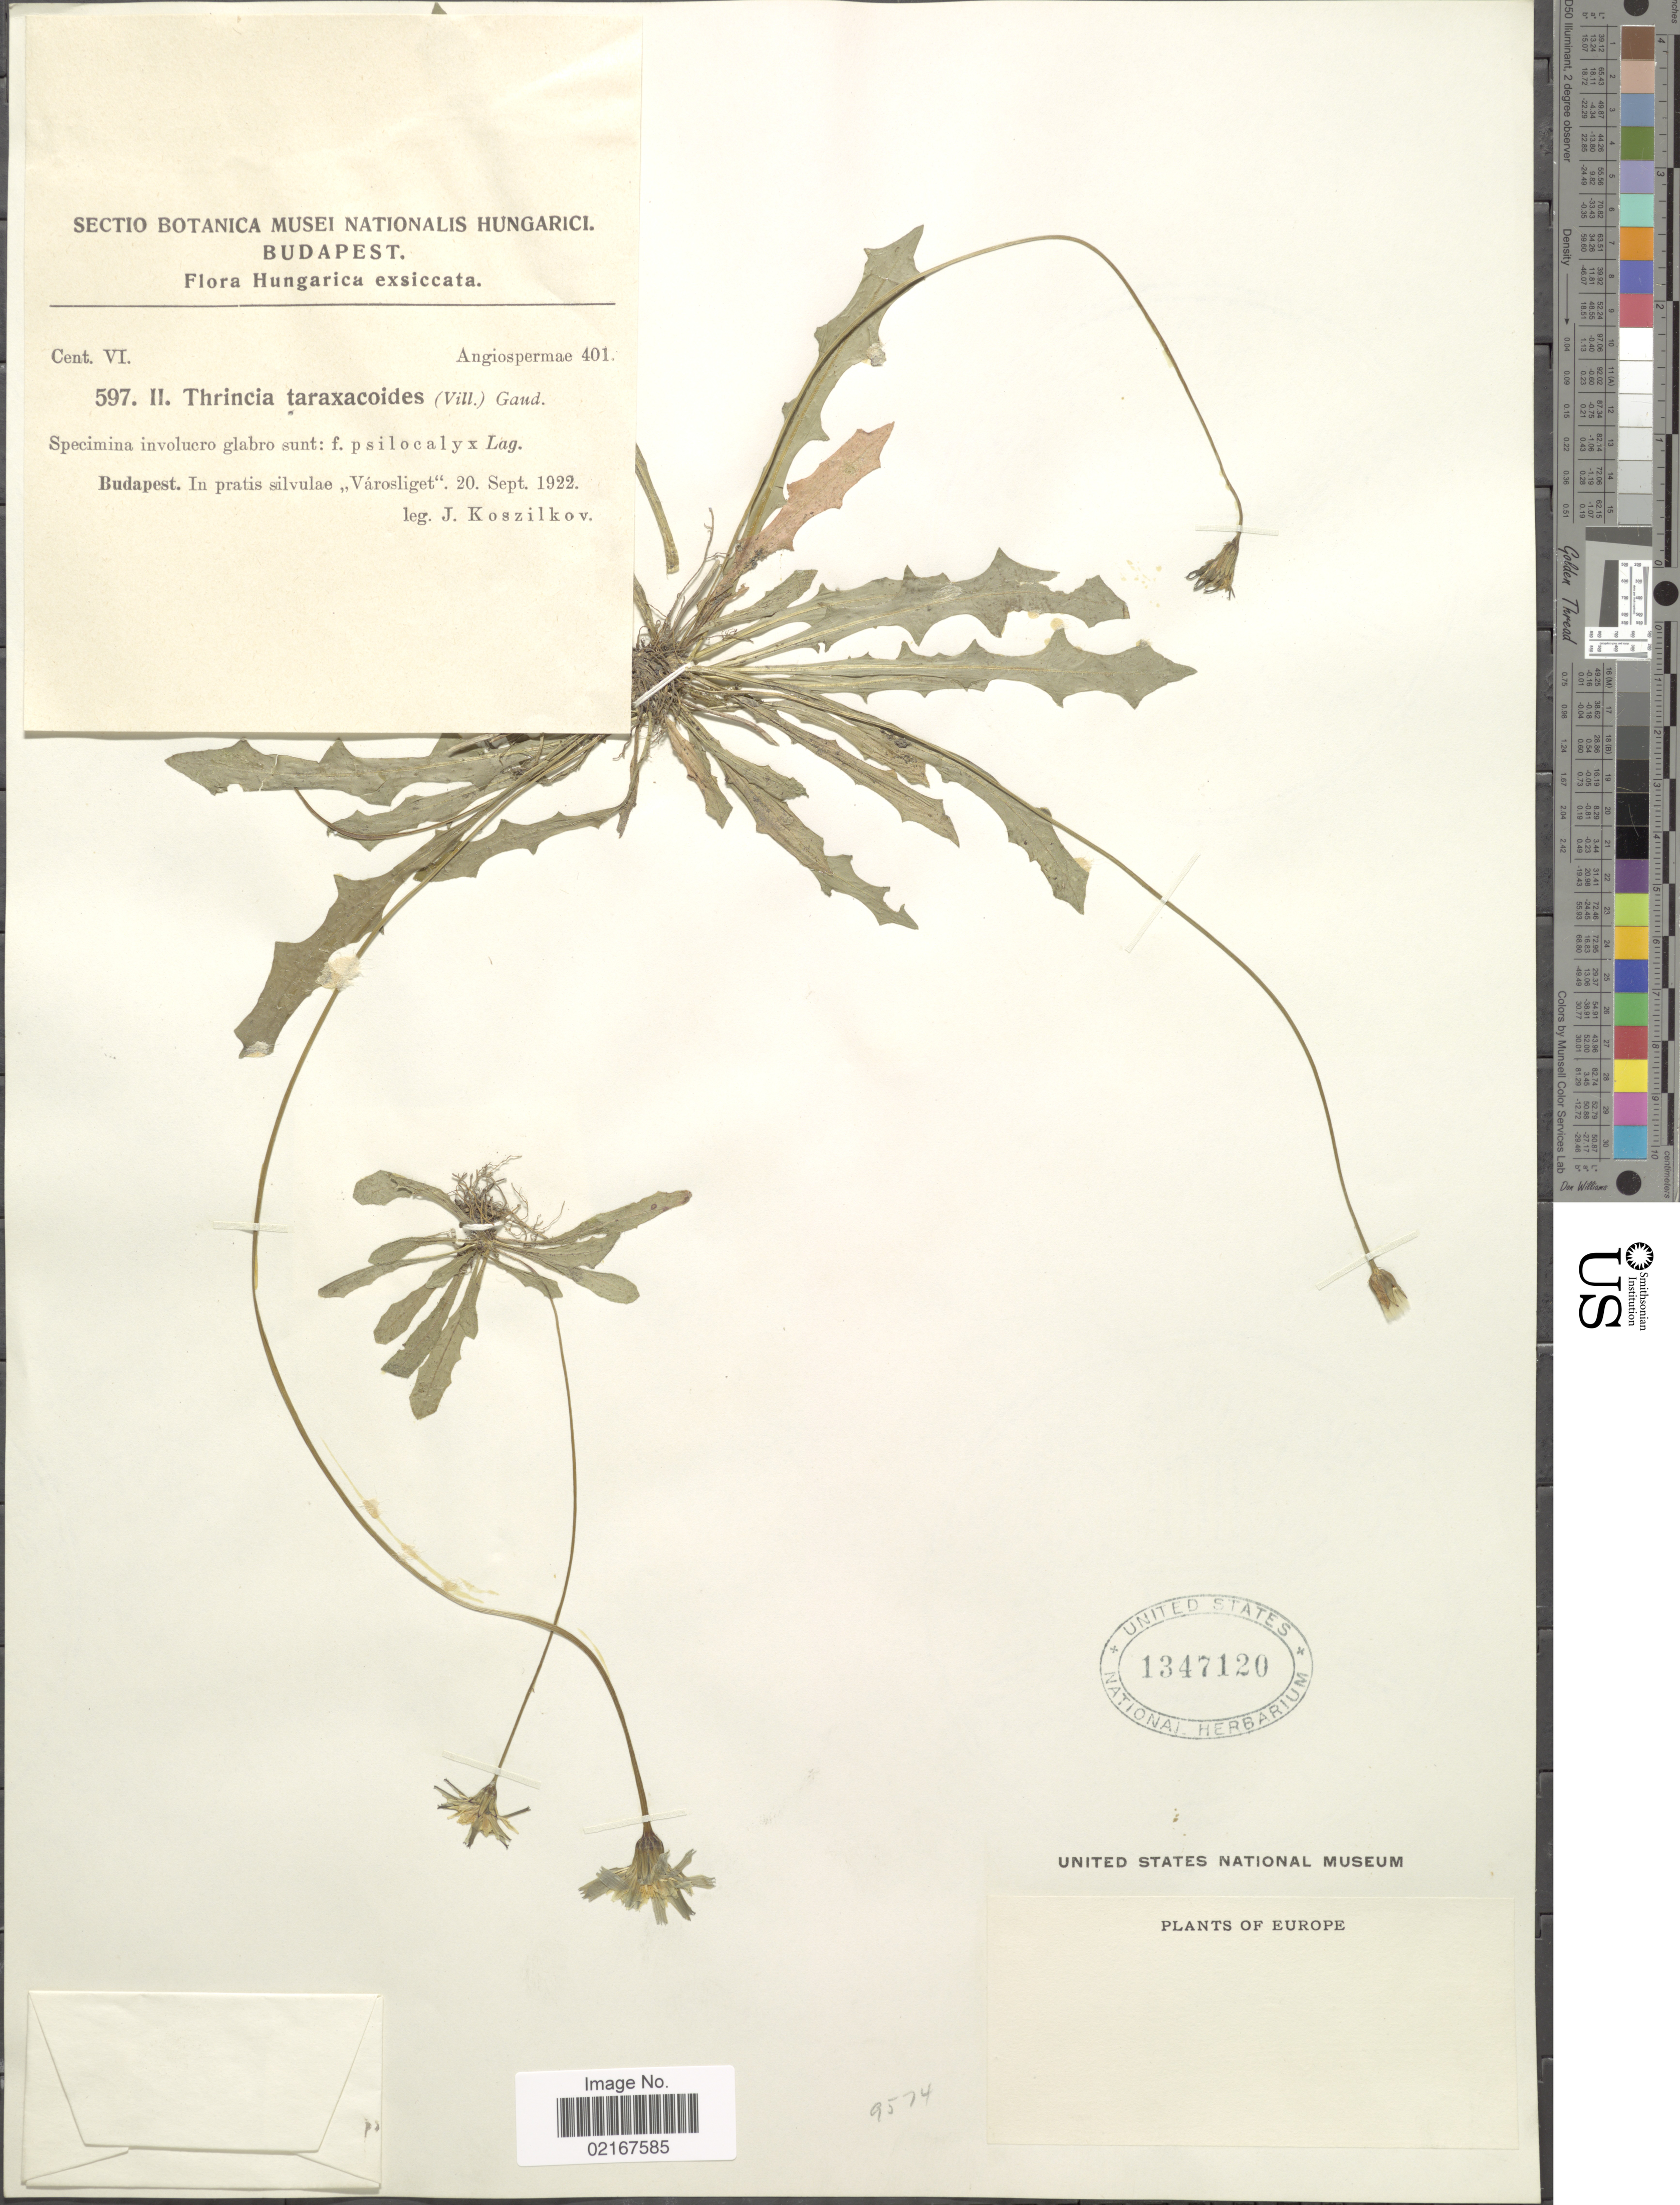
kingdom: Plantae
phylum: Tracheophyta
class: Magnoliopsida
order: Asterales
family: Asteraceae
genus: Leontodon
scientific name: Leontodon saxatilis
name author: Lam.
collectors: J. Koszilkov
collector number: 597II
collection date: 1922-09-20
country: Hungary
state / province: Budapest, Capital District of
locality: Europe, Budapest, in pratis silvulae Varosliget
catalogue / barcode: US 1347120